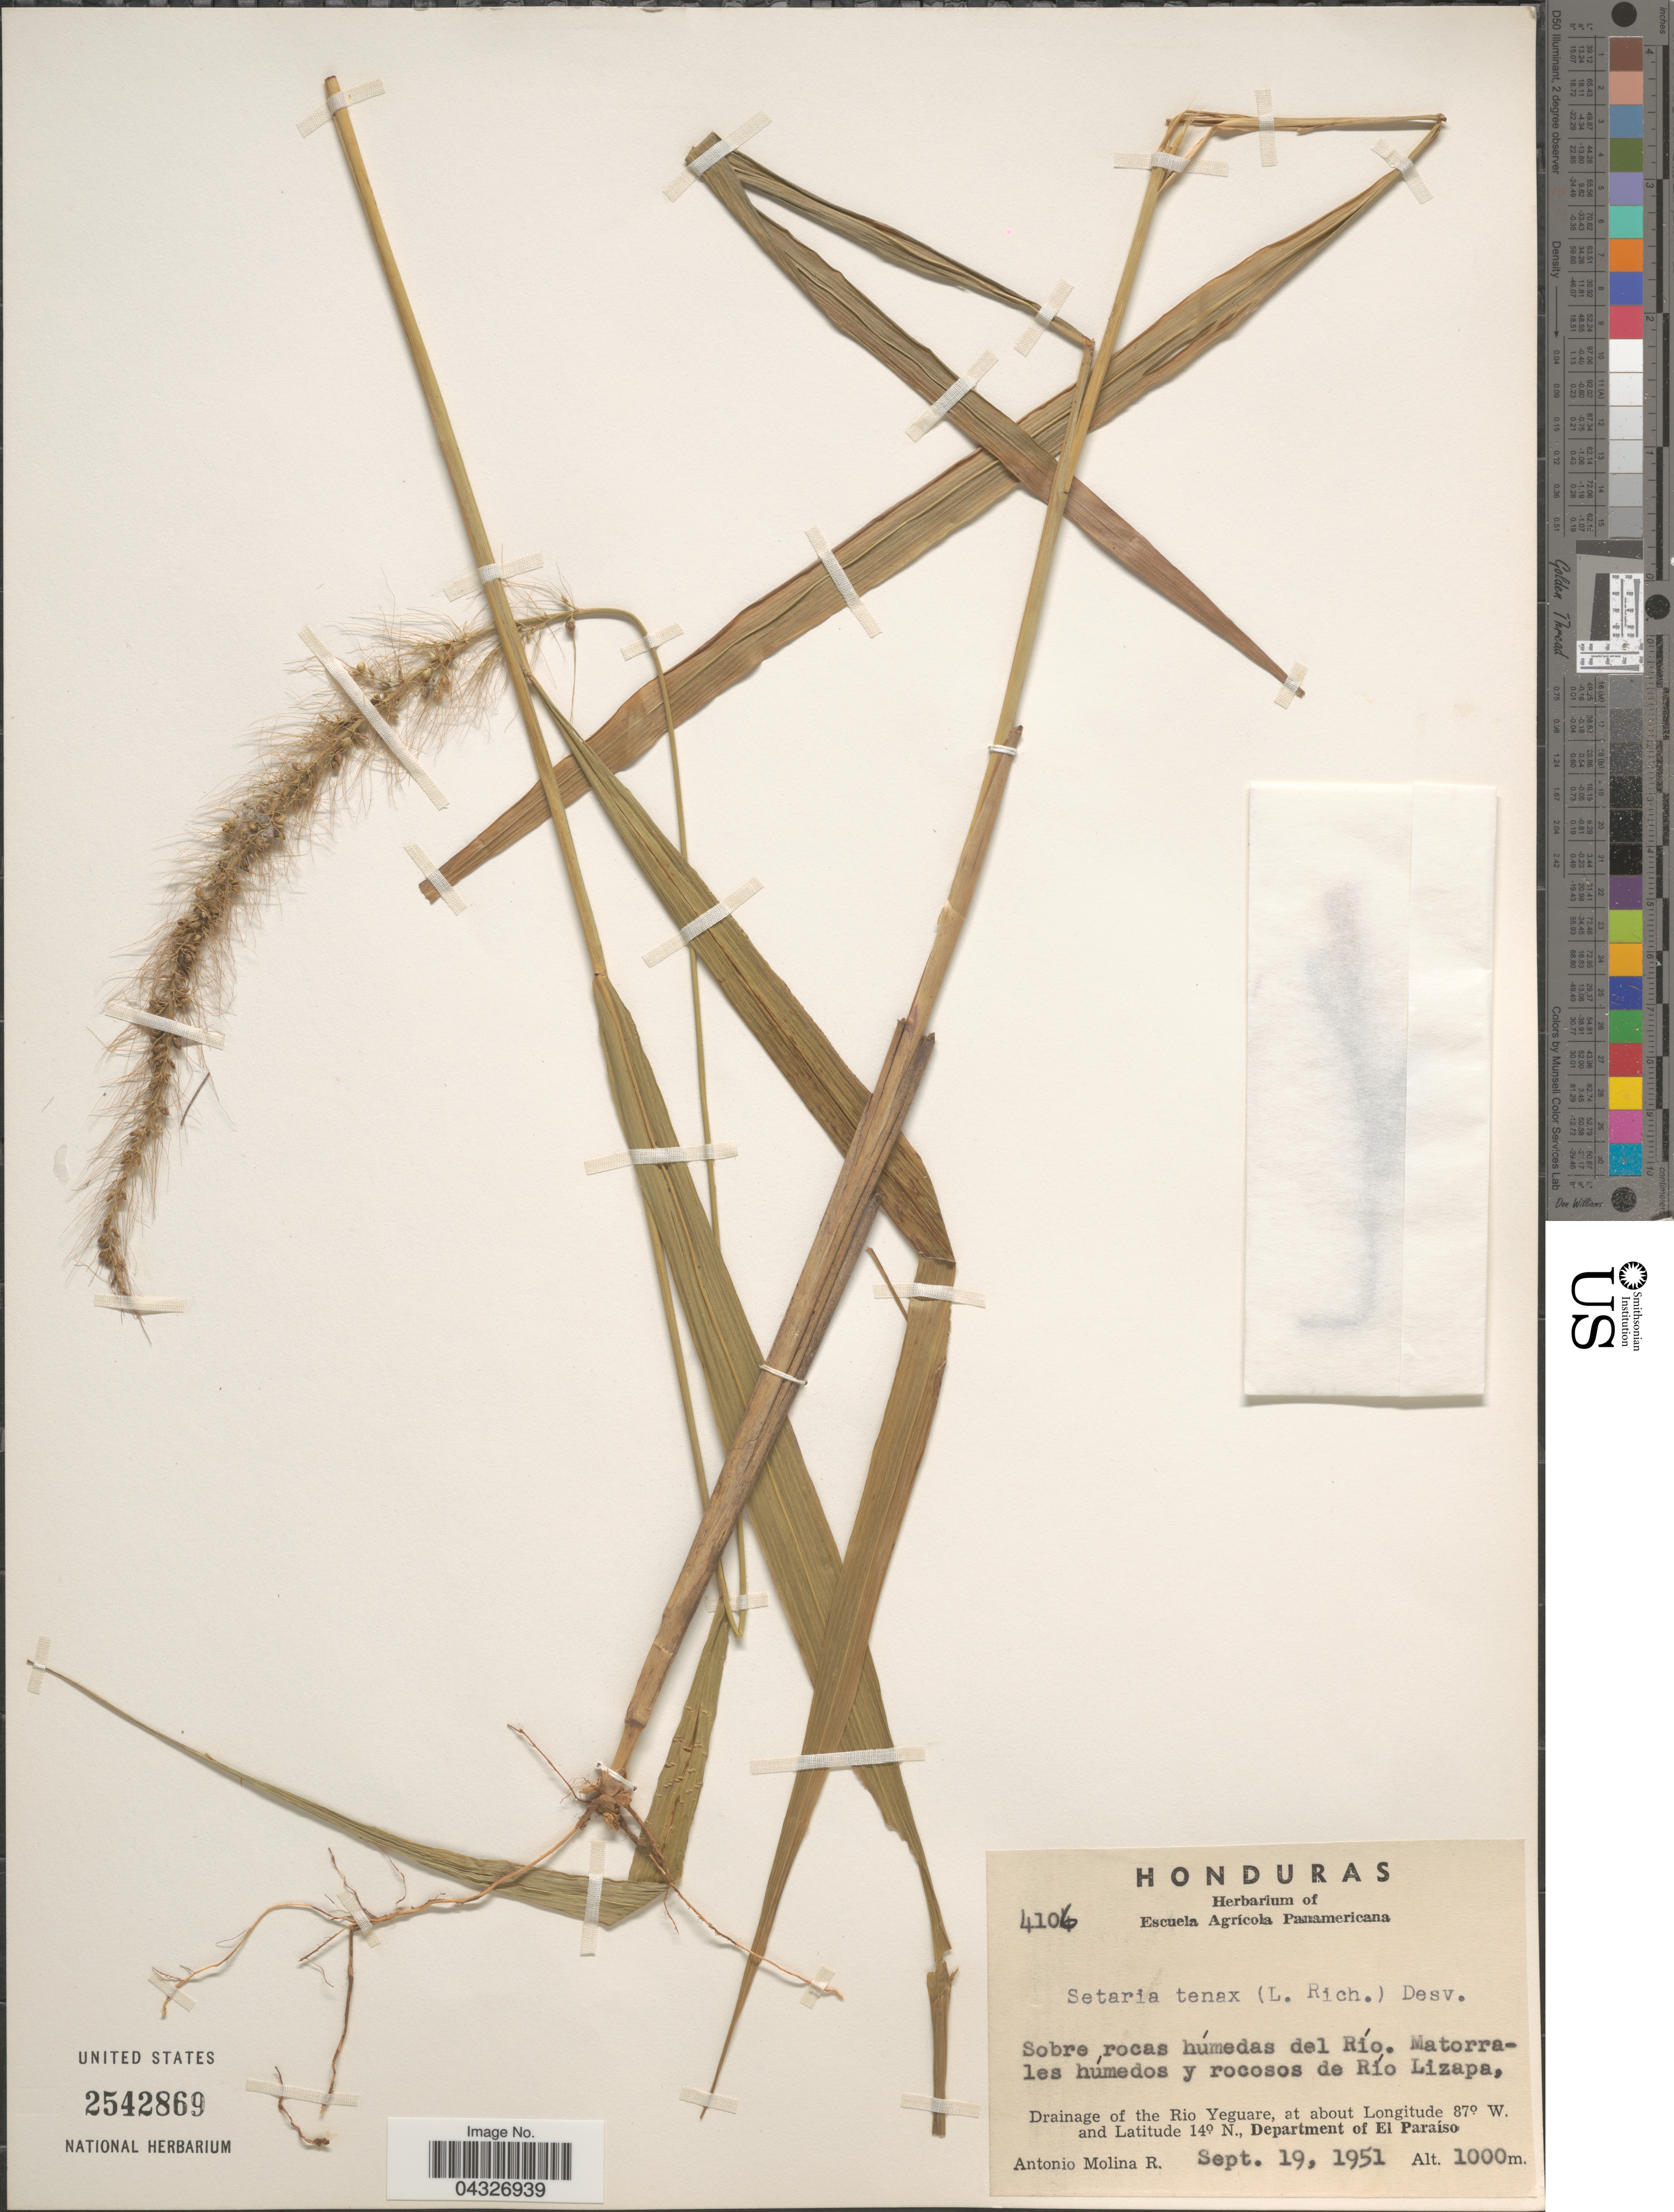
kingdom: Plantae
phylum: Tracheophyta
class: Liliopsida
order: Poales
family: Poaceae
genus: Setaria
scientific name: Setaria tenax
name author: (Rich.) Desv.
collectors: A. Molina R.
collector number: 4106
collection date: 1951-09-19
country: Honduras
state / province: El Paraiso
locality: Sobre rocas húmedas del Río. Matorrales húmedos y rocosos de Río Lizapa, Drainage of the Rio Yeguare, Department of El Paraíso.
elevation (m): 1000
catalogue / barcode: US 2542869